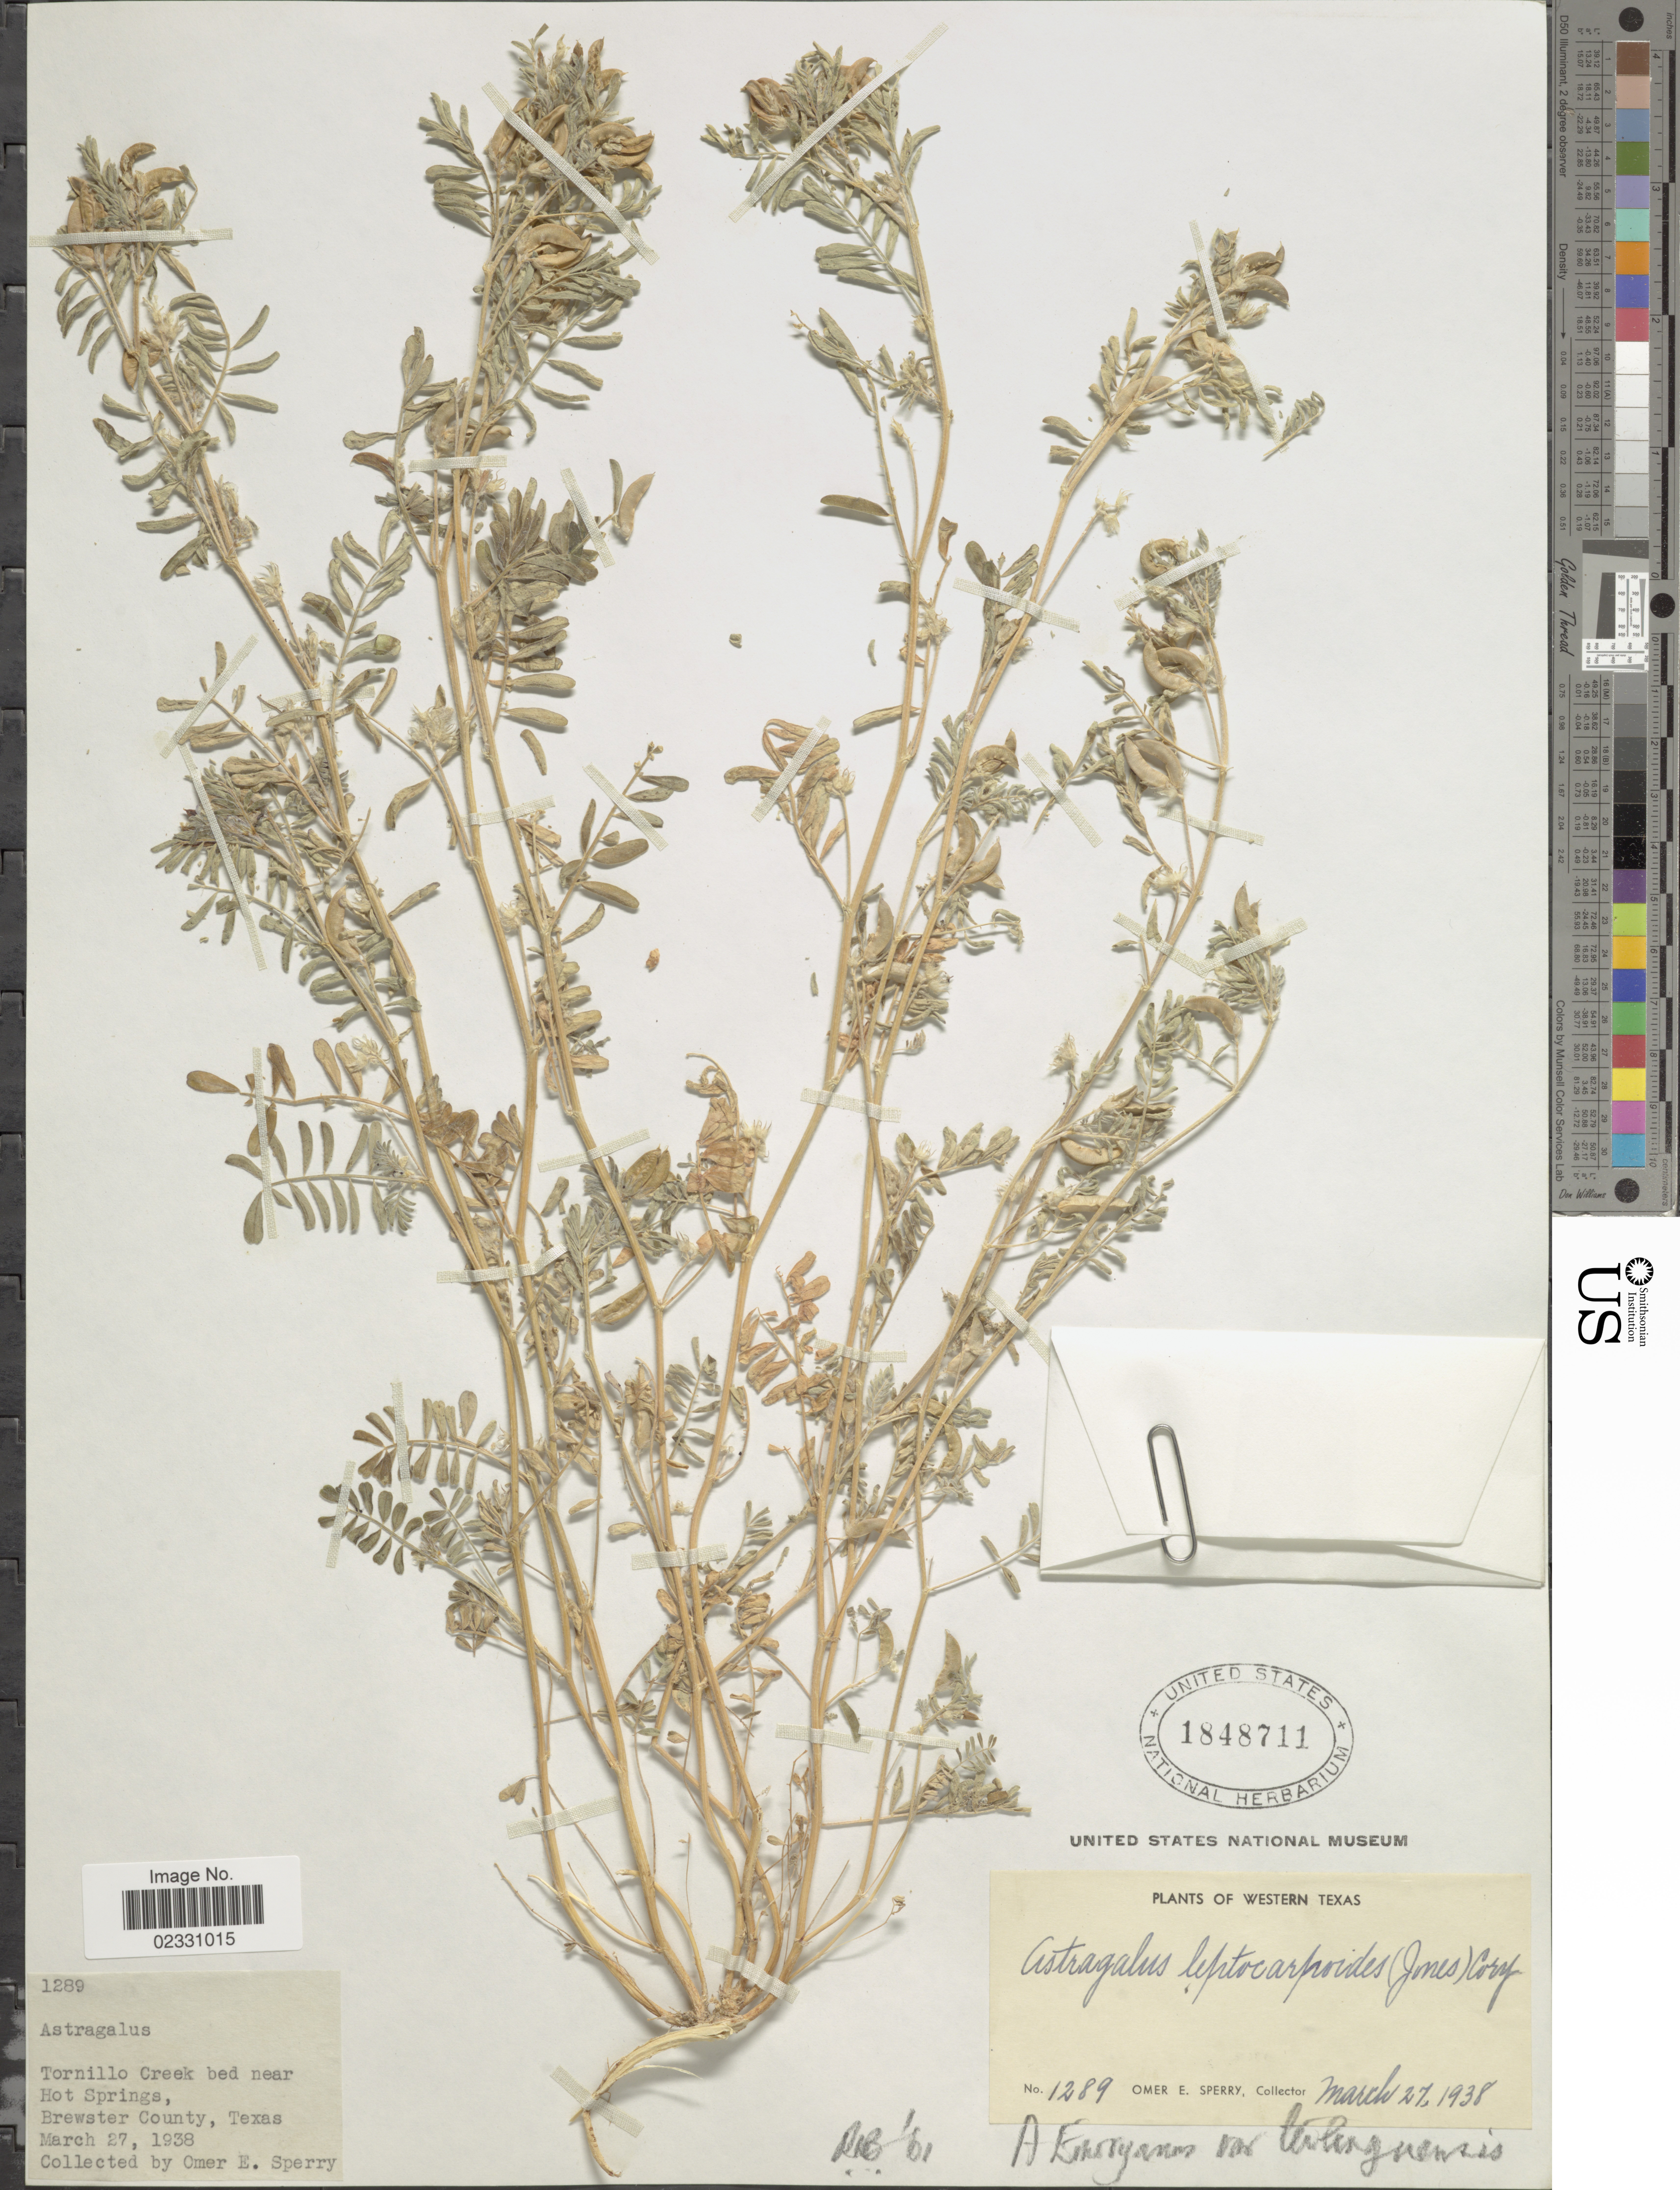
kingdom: Plantae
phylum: Tracheophyta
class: Magnoliopsida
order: Fabales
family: Fabaceae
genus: Astragalus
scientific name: Astragalus emoryanus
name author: (Rydb.) Cory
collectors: O. E. Sperry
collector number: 1289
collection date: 1938-03-27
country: United States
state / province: Texas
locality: Western Texas, Tornillo Creek bed near Hot Springs, Brewster County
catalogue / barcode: US 1848711